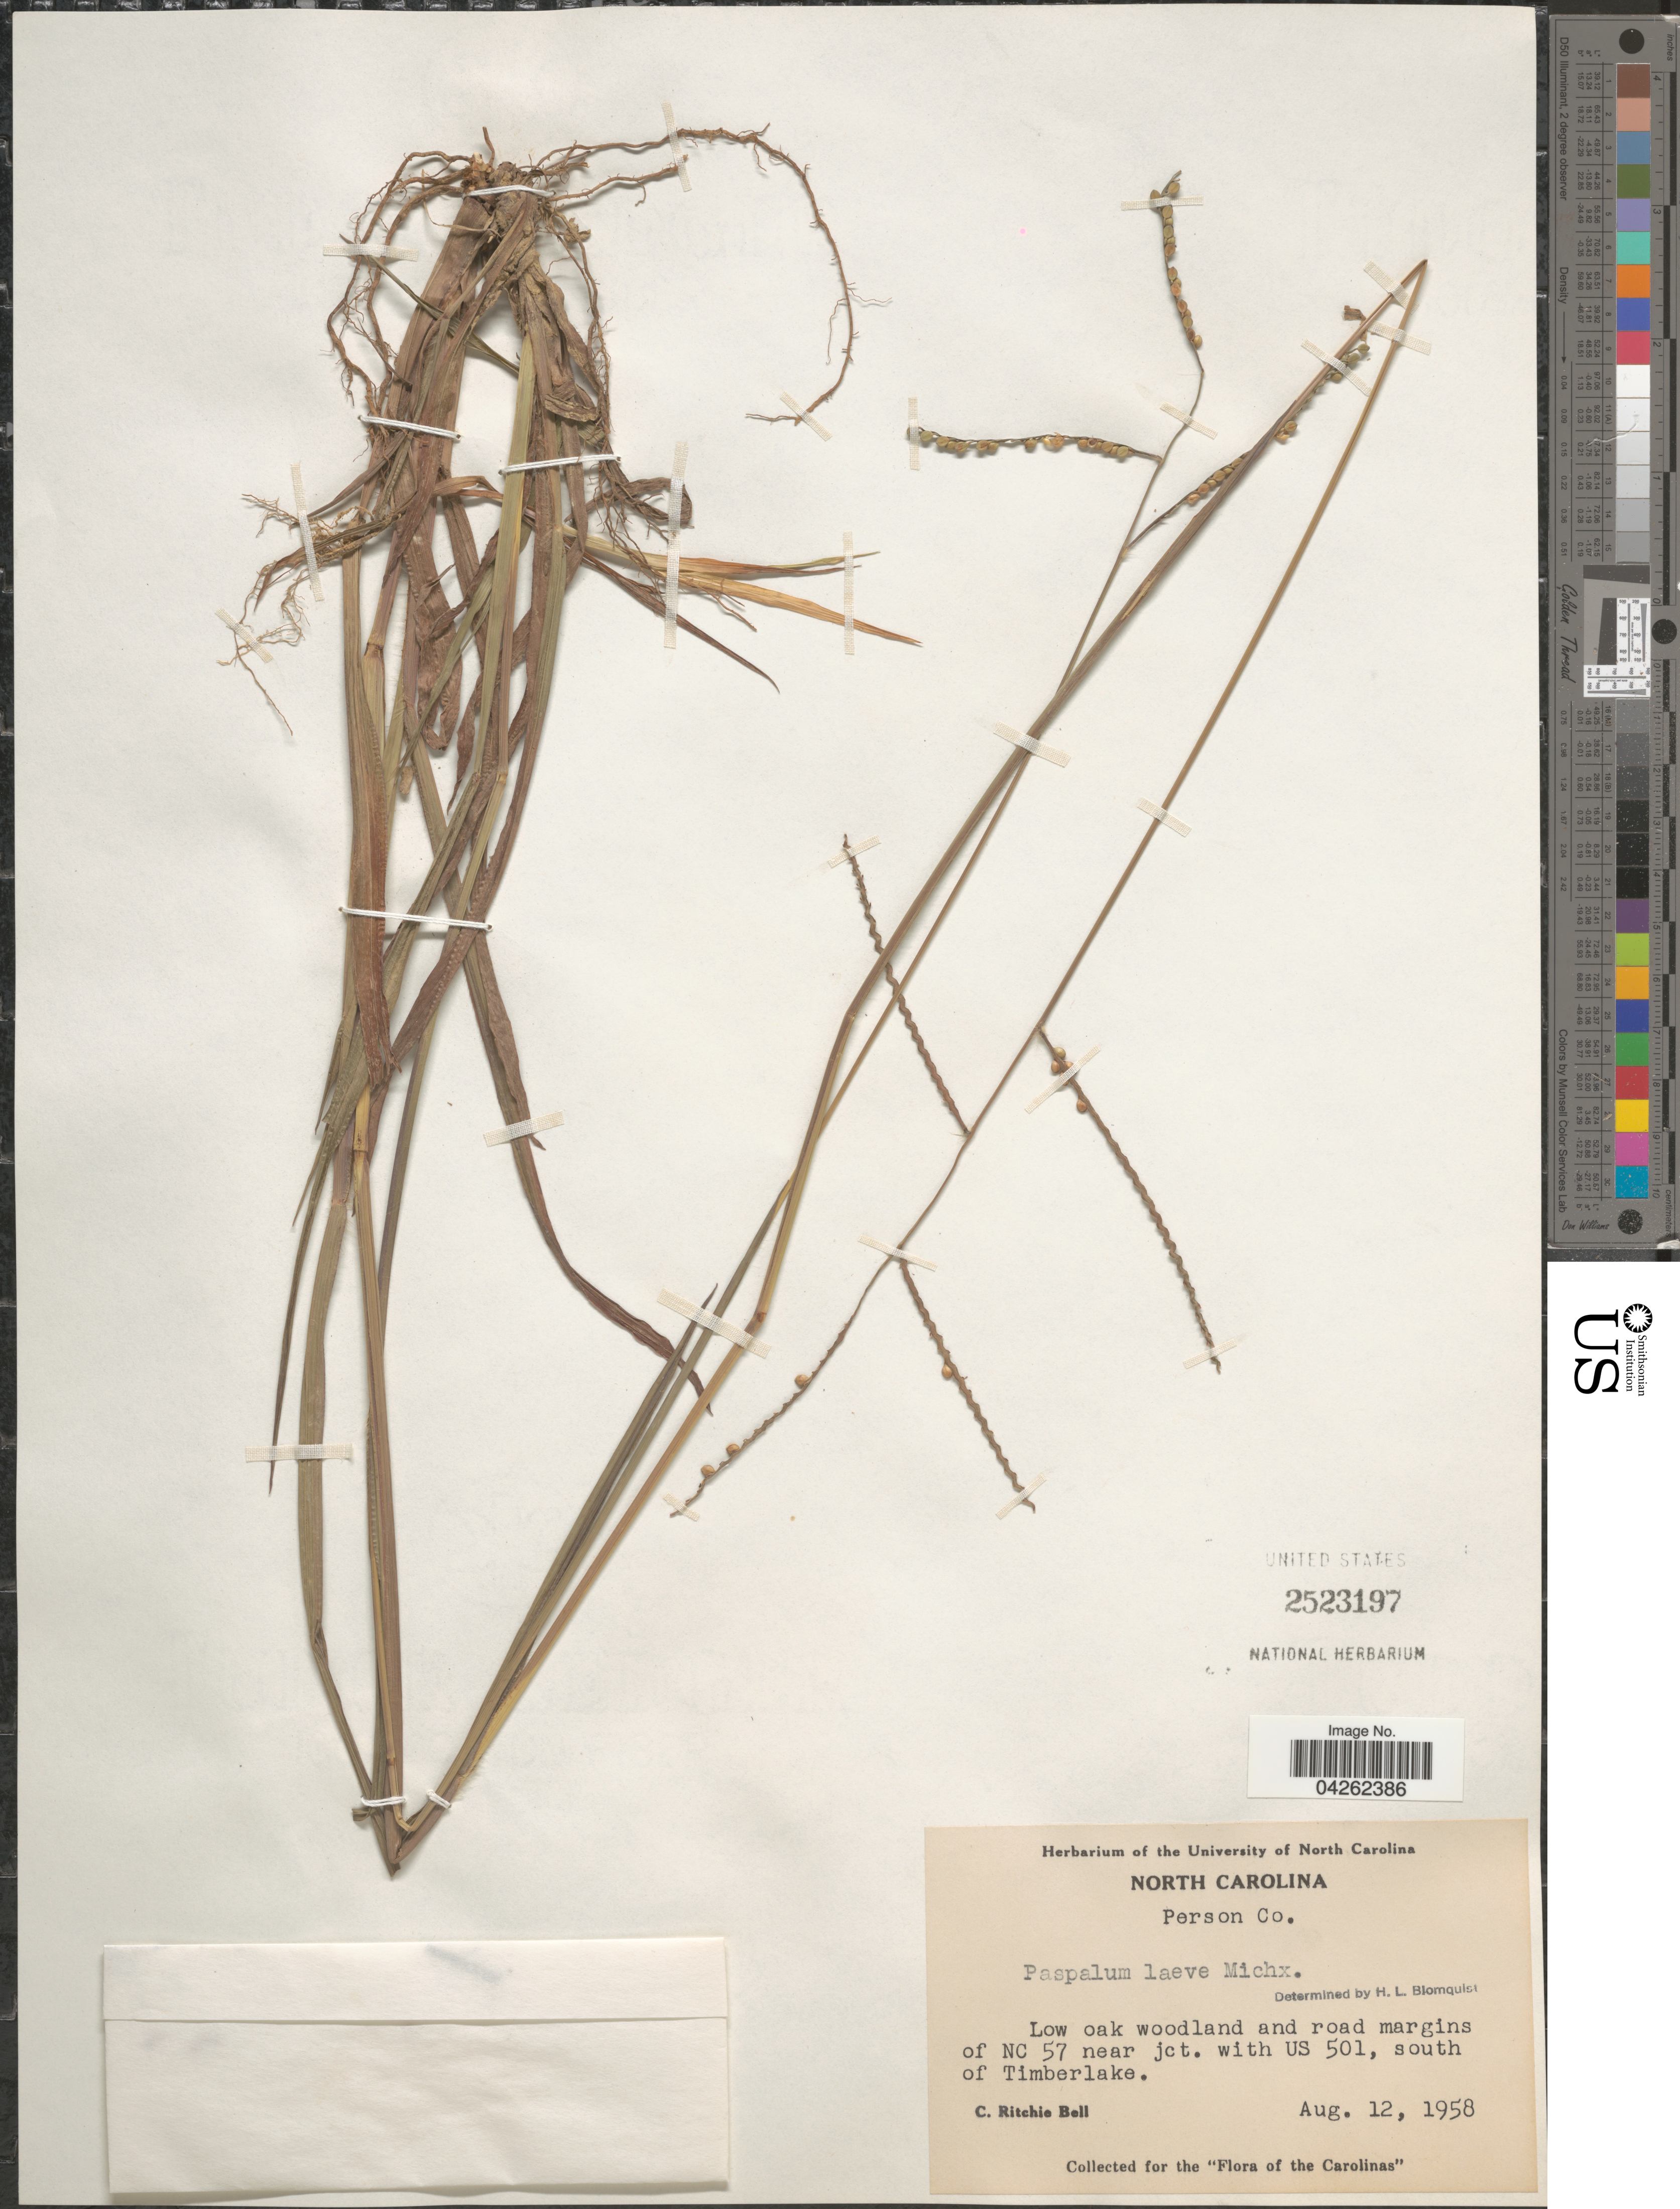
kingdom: Plantae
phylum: Tracheophyta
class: Liliopsida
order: Poales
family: Poaceae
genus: Paspalum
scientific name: Paspalum laeve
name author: Michx.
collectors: C. R. Bell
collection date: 1958-08-12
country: United States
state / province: North Carolina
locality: Person Co. Low oak woodland and road margins of NC 57 near jct. with US 501, south of Timberlake.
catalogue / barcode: US 2523197